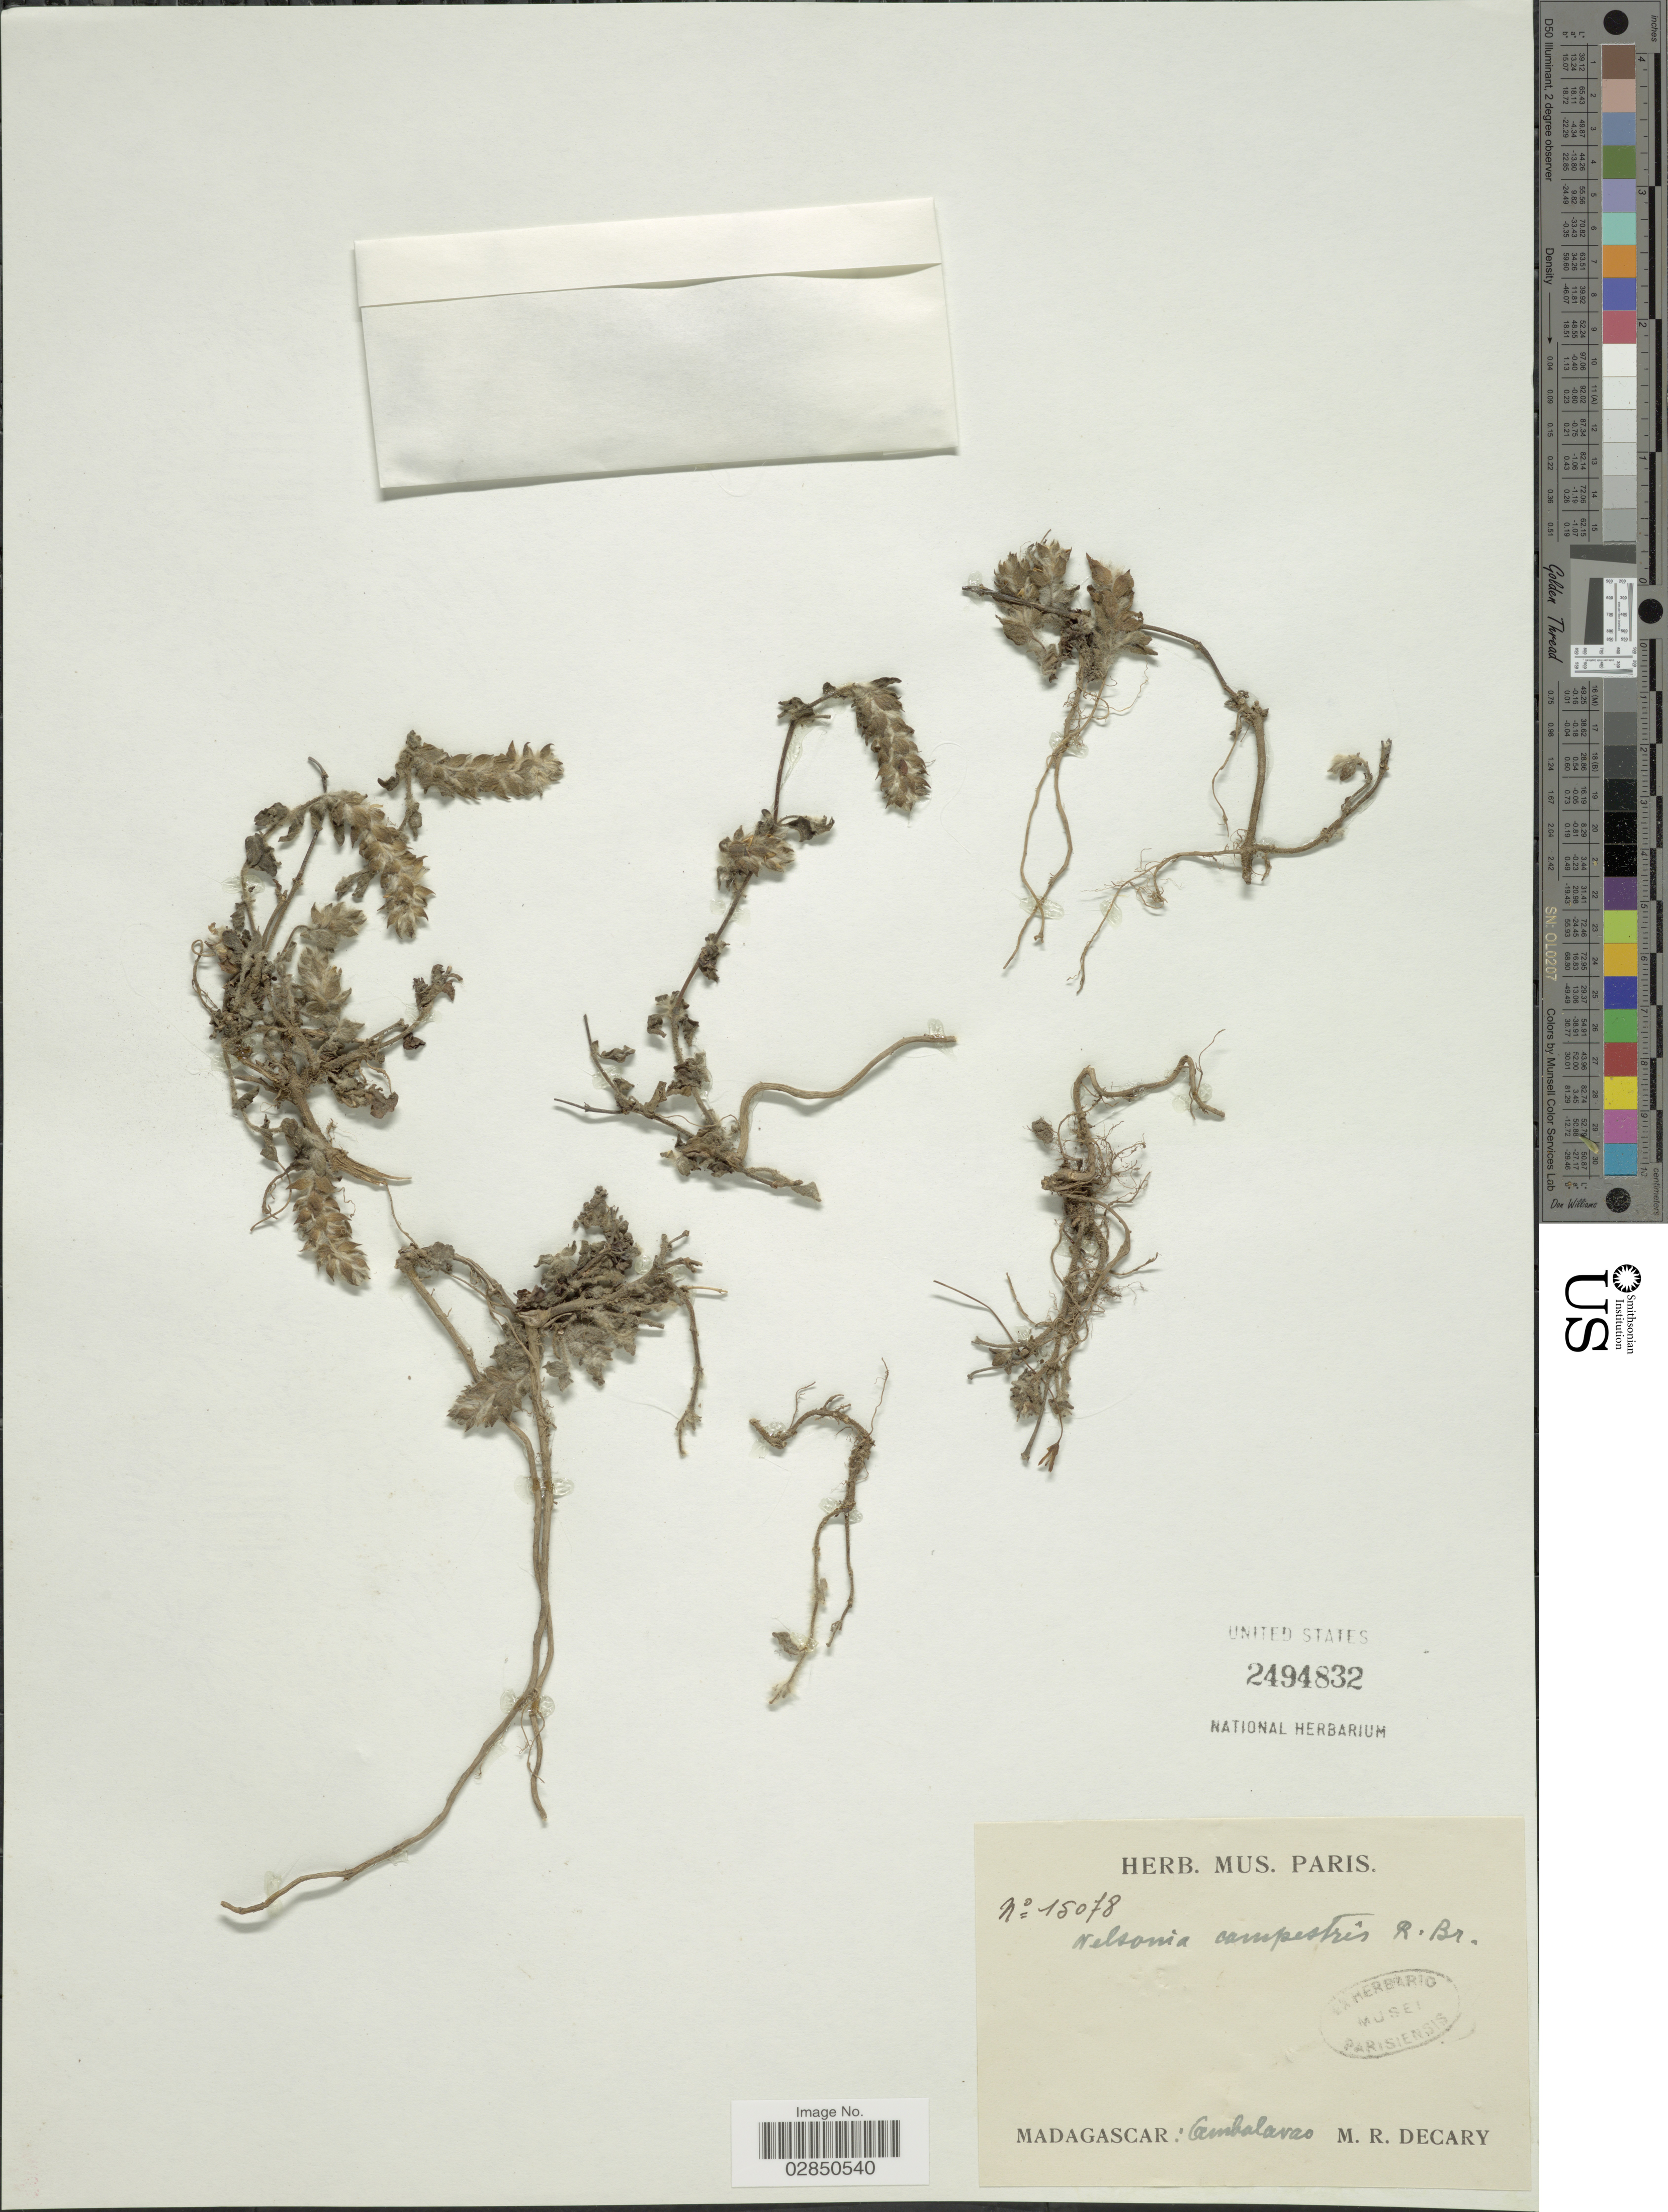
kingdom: Plantae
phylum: Tracheophyta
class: Magnoliopsida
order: Lamiales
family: Acanthaceae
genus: Nelsonia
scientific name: Nelsonia canescens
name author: (Lam.) Spreng.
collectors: R. Decary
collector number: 15078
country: Madagascar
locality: Ambalavao.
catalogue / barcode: US 2494832